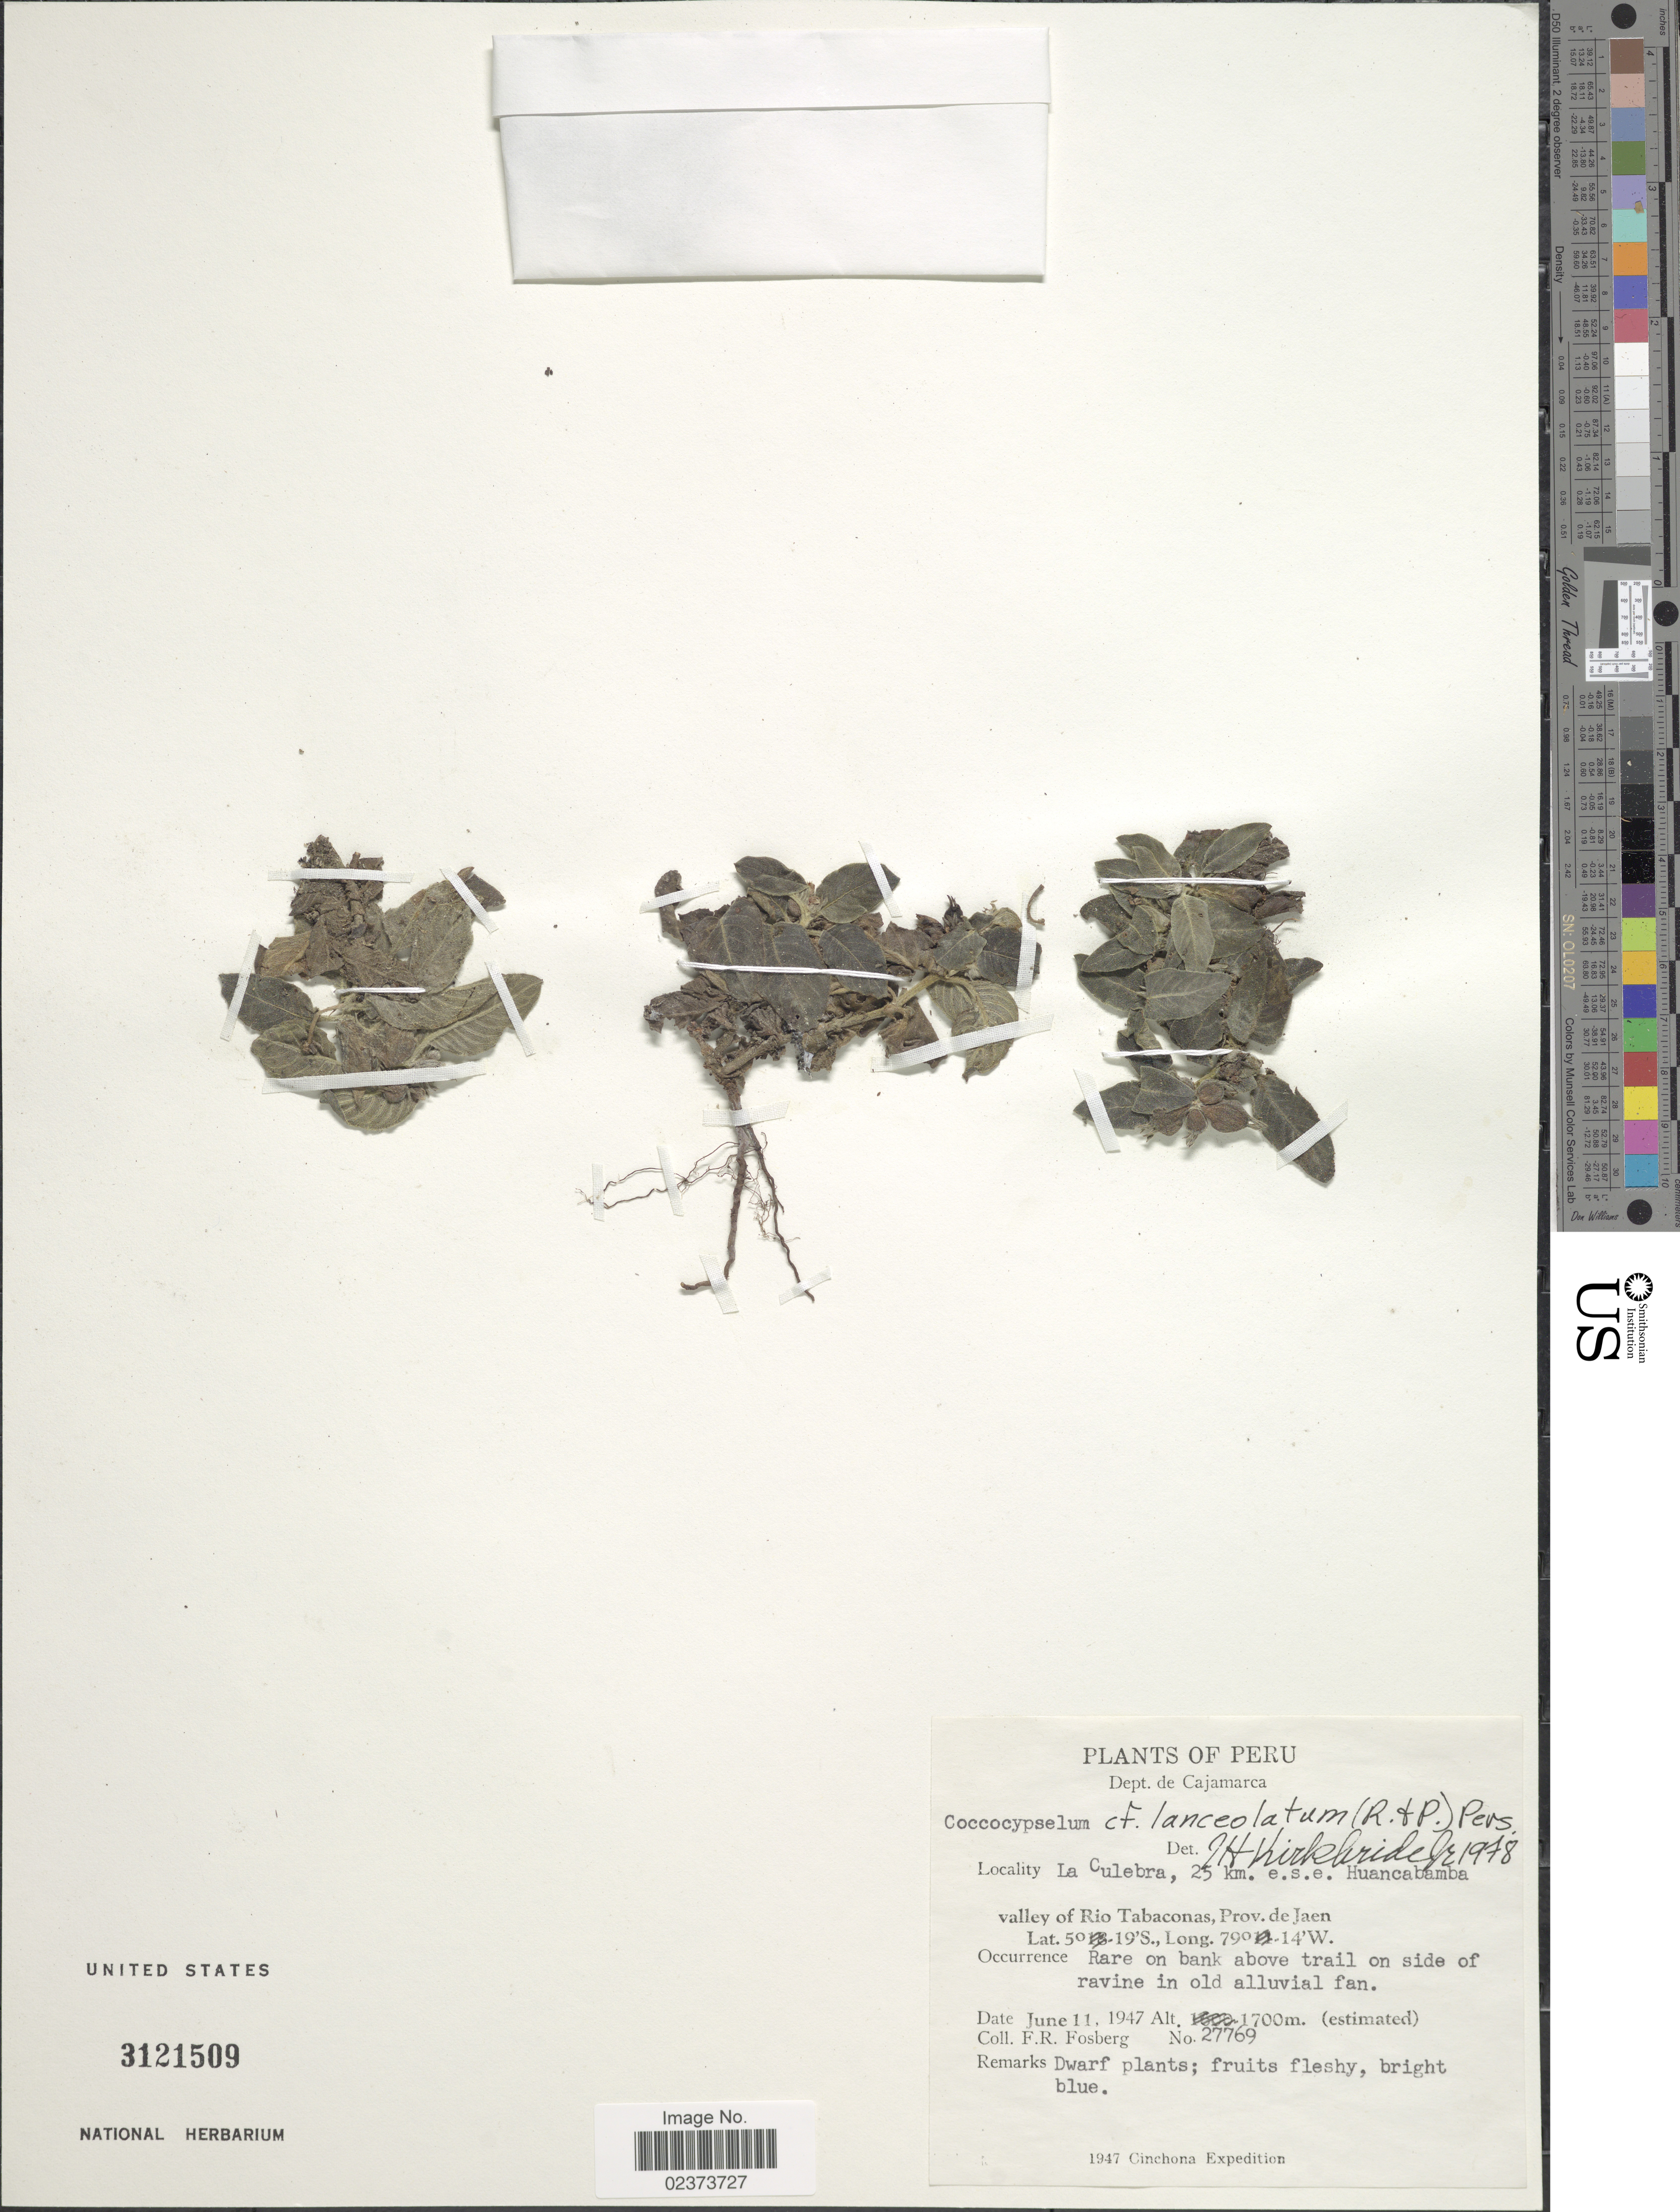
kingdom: Plantae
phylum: Tracheophyta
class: Magnoliopsida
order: Gentianales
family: Rubiaceae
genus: Coccocypselum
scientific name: Coccocypselum lanceolatum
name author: (Ruiz & Pav.) Pers.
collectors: F. R. Fosberg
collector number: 27769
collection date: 1947-06-11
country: Peru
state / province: Cajamarca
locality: Dept. Cajamarca, La Culebra, 25 km e.s.e. Huancabamba, valley of Rio Tabaconas, Prov. de Jaen, Rare on bank above trail on side of ravine in old alluvial fan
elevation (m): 1700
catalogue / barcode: US 3121509